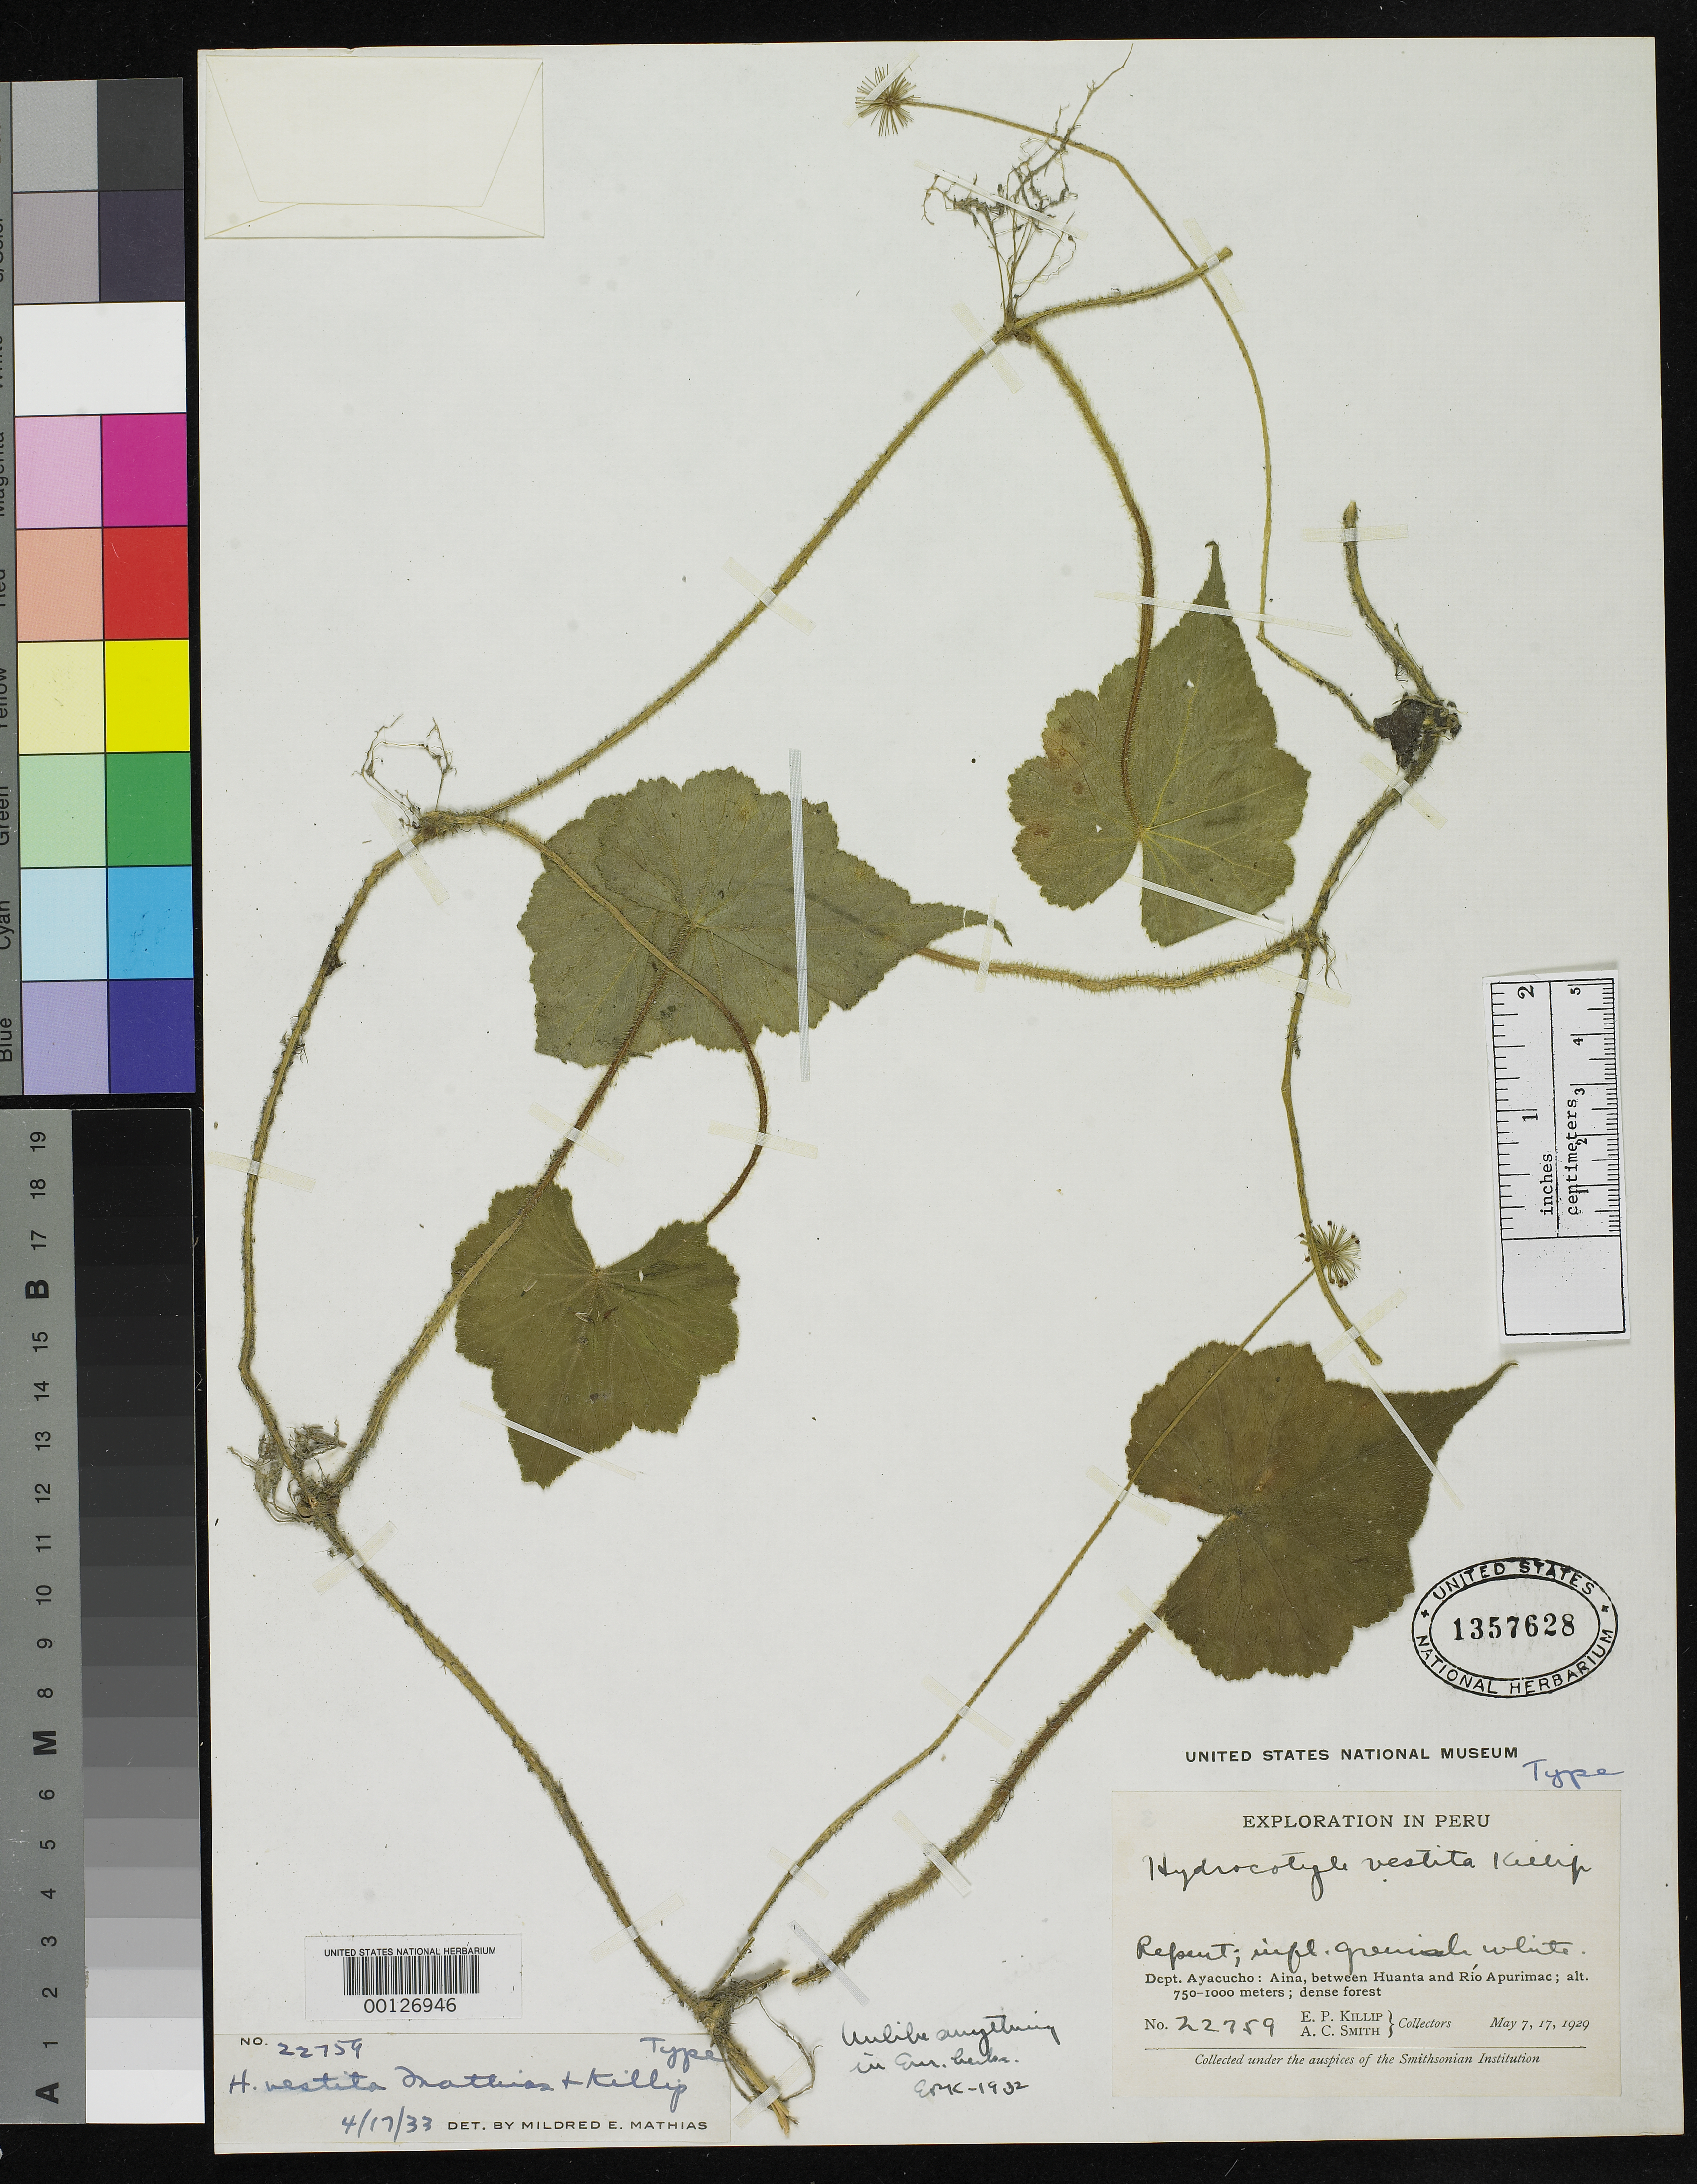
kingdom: Plantae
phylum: Tracheophyta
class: Magnoliopsida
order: Apiales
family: Araliaceae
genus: Hydrocotyle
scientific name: Hydrocotyle vestita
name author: Mathias & Killip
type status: Type Collection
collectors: E. P. Killip & A. C. Smith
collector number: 22759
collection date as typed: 07 May 1929 and 17 May 1909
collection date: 1909-05-17,1929-05-07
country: Peru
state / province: Ayacucho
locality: Aina, between Huanta and Río Apurímac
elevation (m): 750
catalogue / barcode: US 1357628